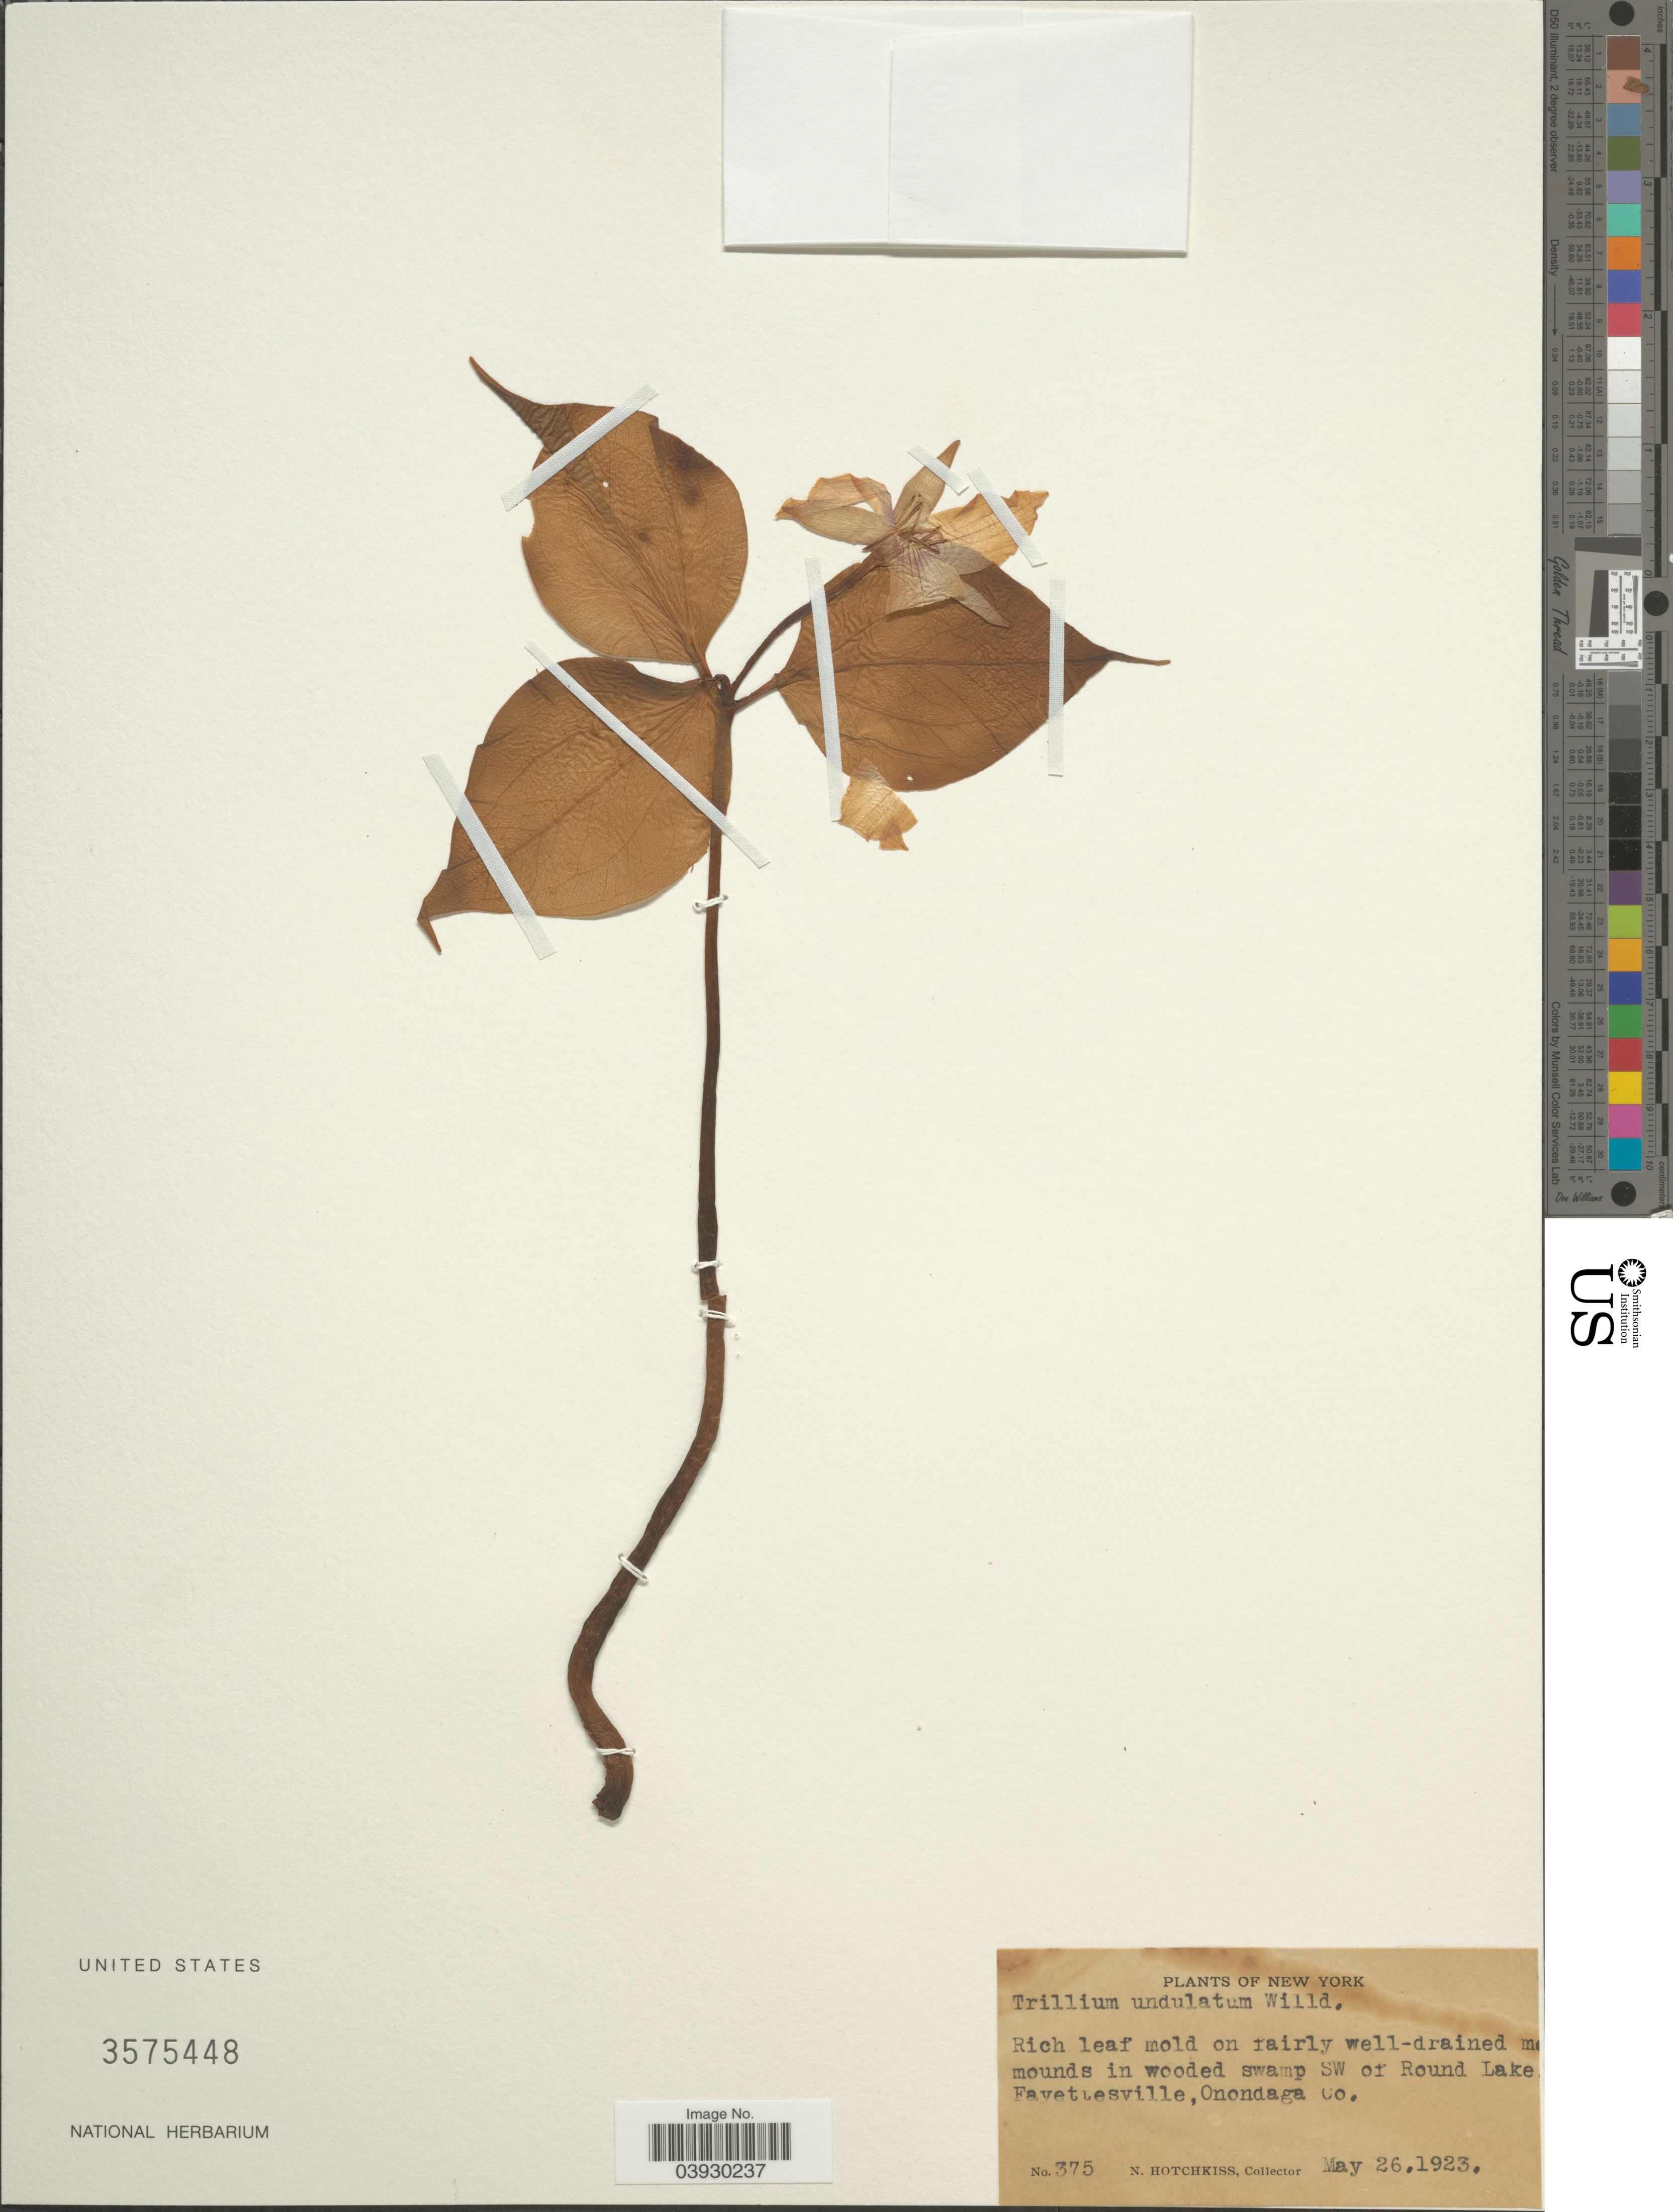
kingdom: Plantae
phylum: Tracheophyta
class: Liliopsida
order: Liliales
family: Melanthiaceae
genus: Trillium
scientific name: Trillium undulatum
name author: Willd.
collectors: N. Hotchkiss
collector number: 375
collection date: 1923-05-26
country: United States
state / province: New York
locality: Rich leaf mold on rairly well-drained mounds in wooded swamp SW or Round Lake Fayettesville, Onondaga Co.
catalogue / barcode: US 3575448